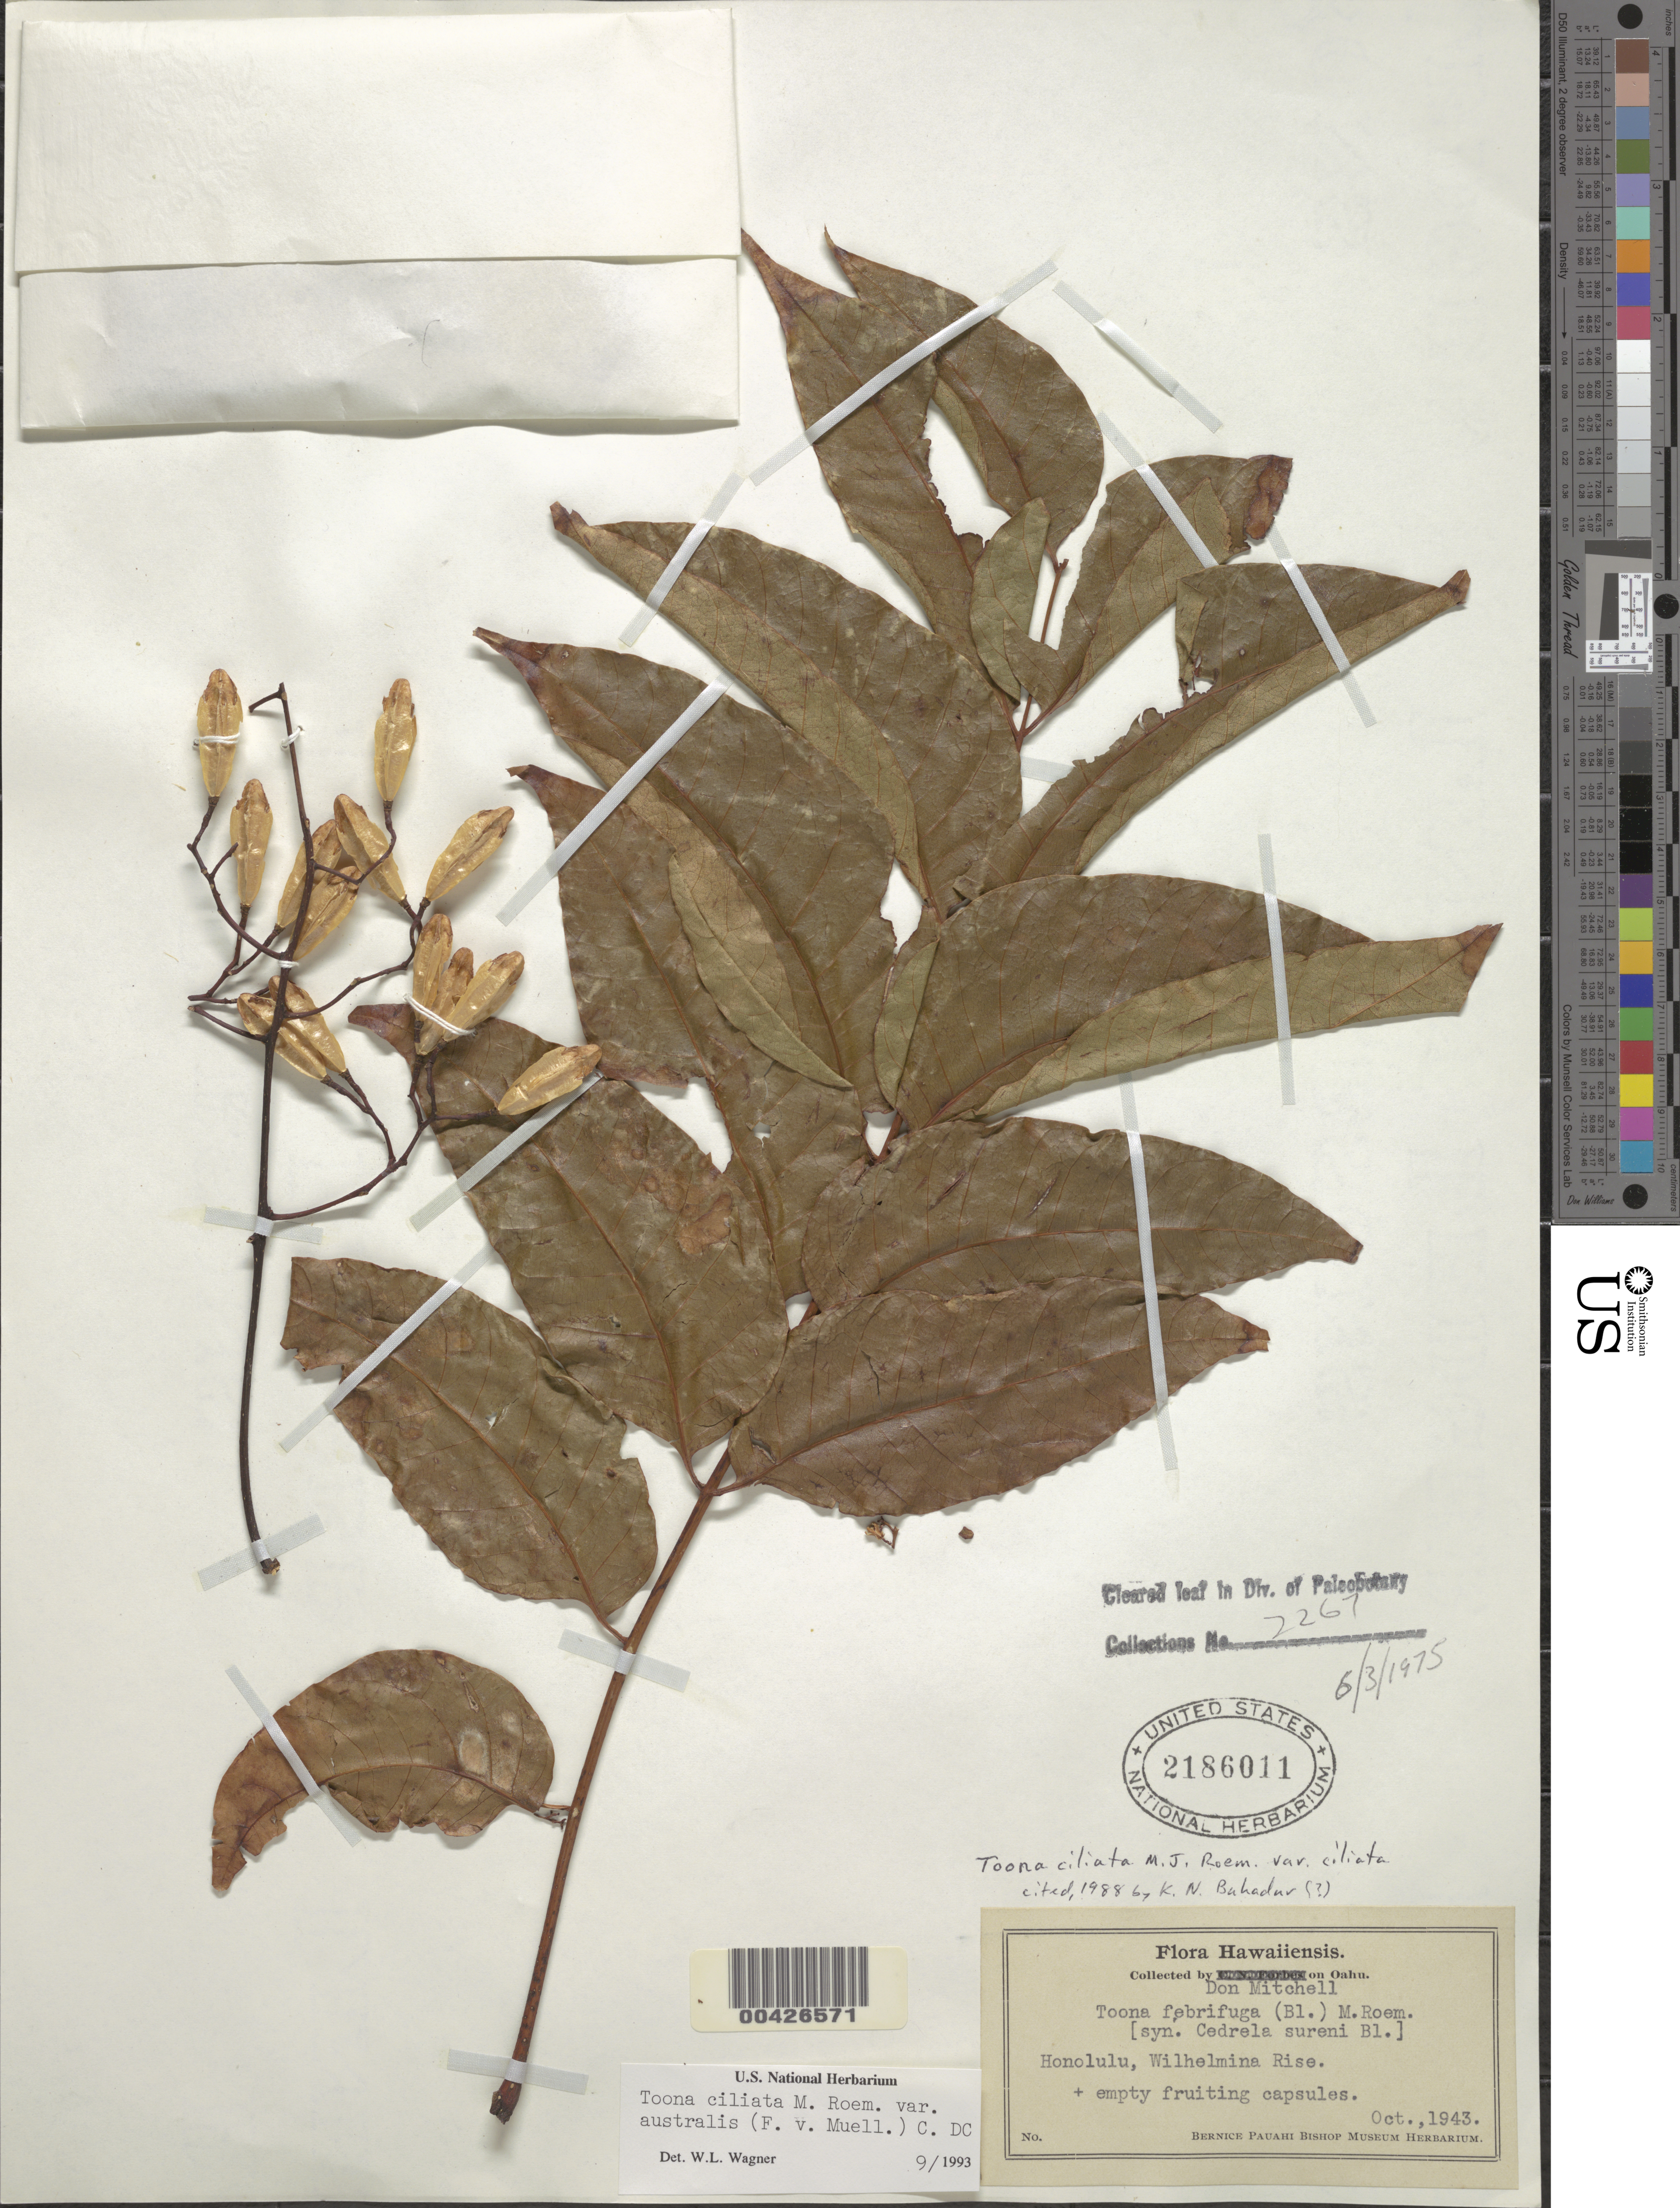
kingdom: Plantae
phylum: Tracheophyta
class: Magnoliopsida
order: Sapindales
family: Meliaceae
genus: Toona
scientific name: Toona ciliata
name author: M. Roem.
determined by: Strong, Mark T., (BOT), Smithsonian Institution - National Museum of Natural History (UNITED STATES)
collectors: D. Mitchell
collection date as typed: Oct 1943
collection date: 1943-10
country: United States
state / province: Hawaii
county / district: Honolulu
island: Oahu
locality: Honolulu, Wilhelmina Rise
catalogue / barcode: US 2186011